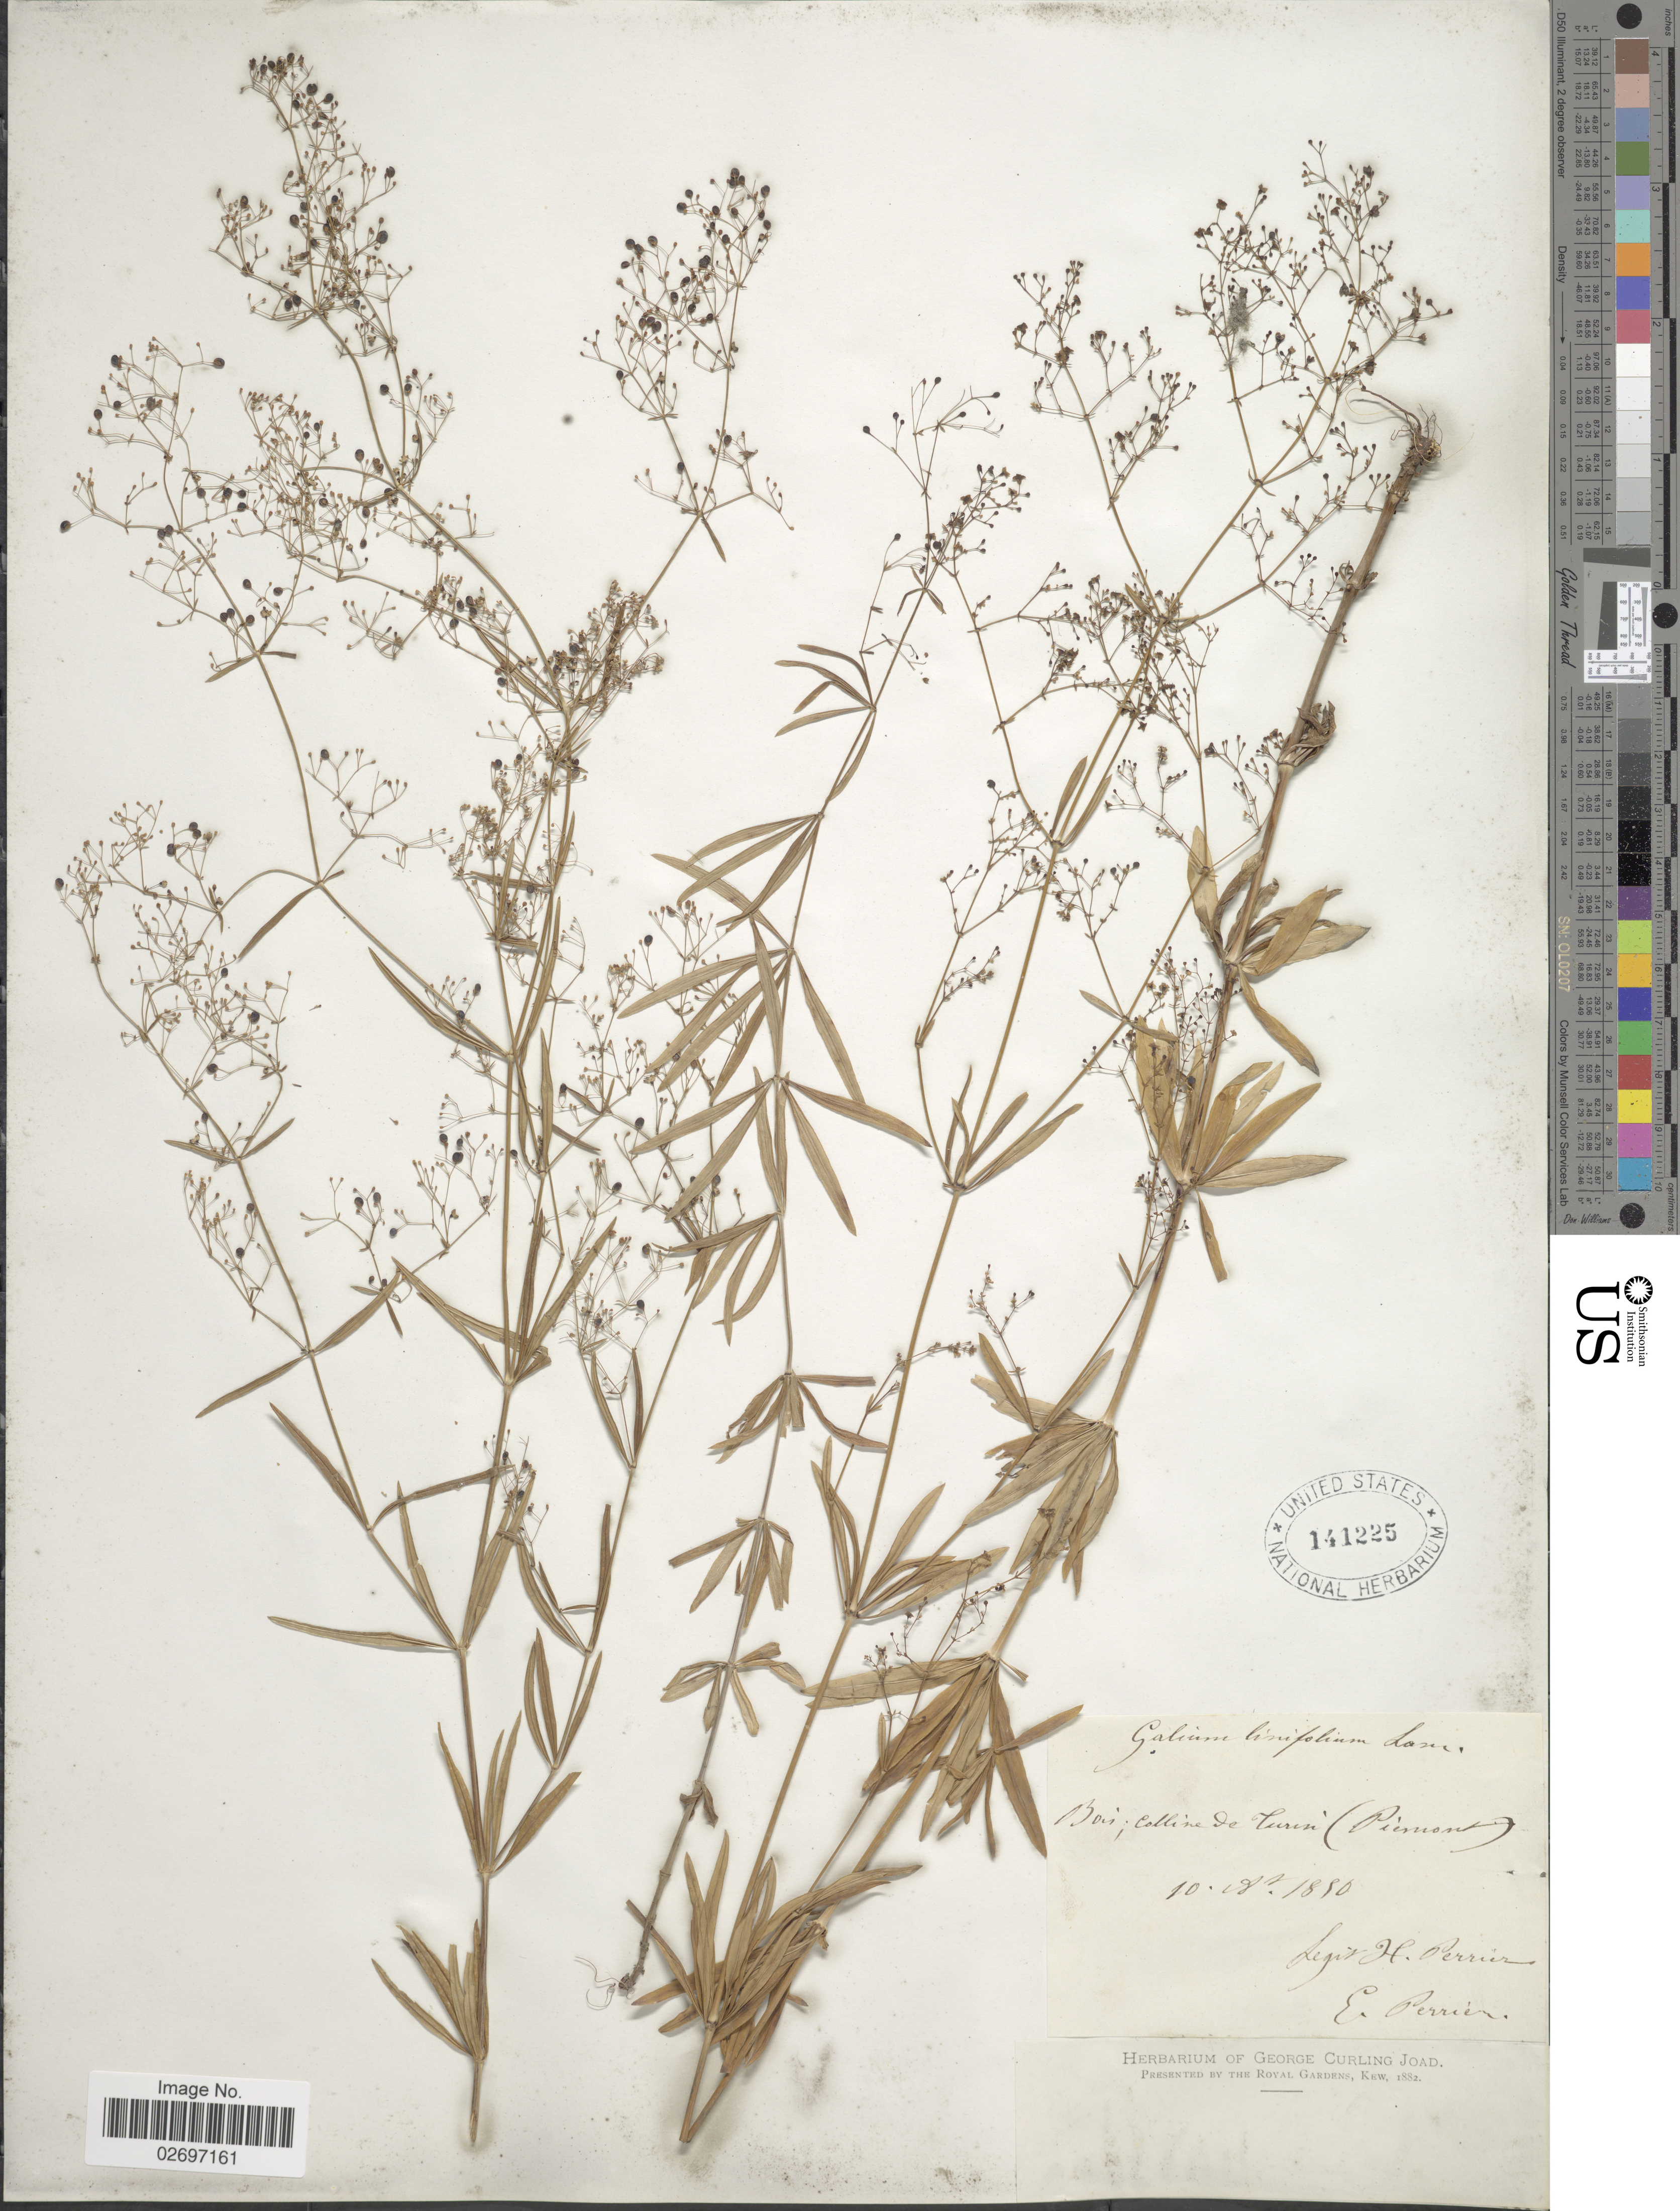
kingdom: Plantae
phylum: Tracheophyta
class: Magnoliopsida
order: Gentianales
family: Rubiaceae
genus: Galium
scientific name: Galium linifolium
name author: Mill.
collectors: E. Perrier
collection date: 1890-10-18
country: Italy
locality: Bois, colline du Turin (Piemont)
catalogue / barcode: US 141225